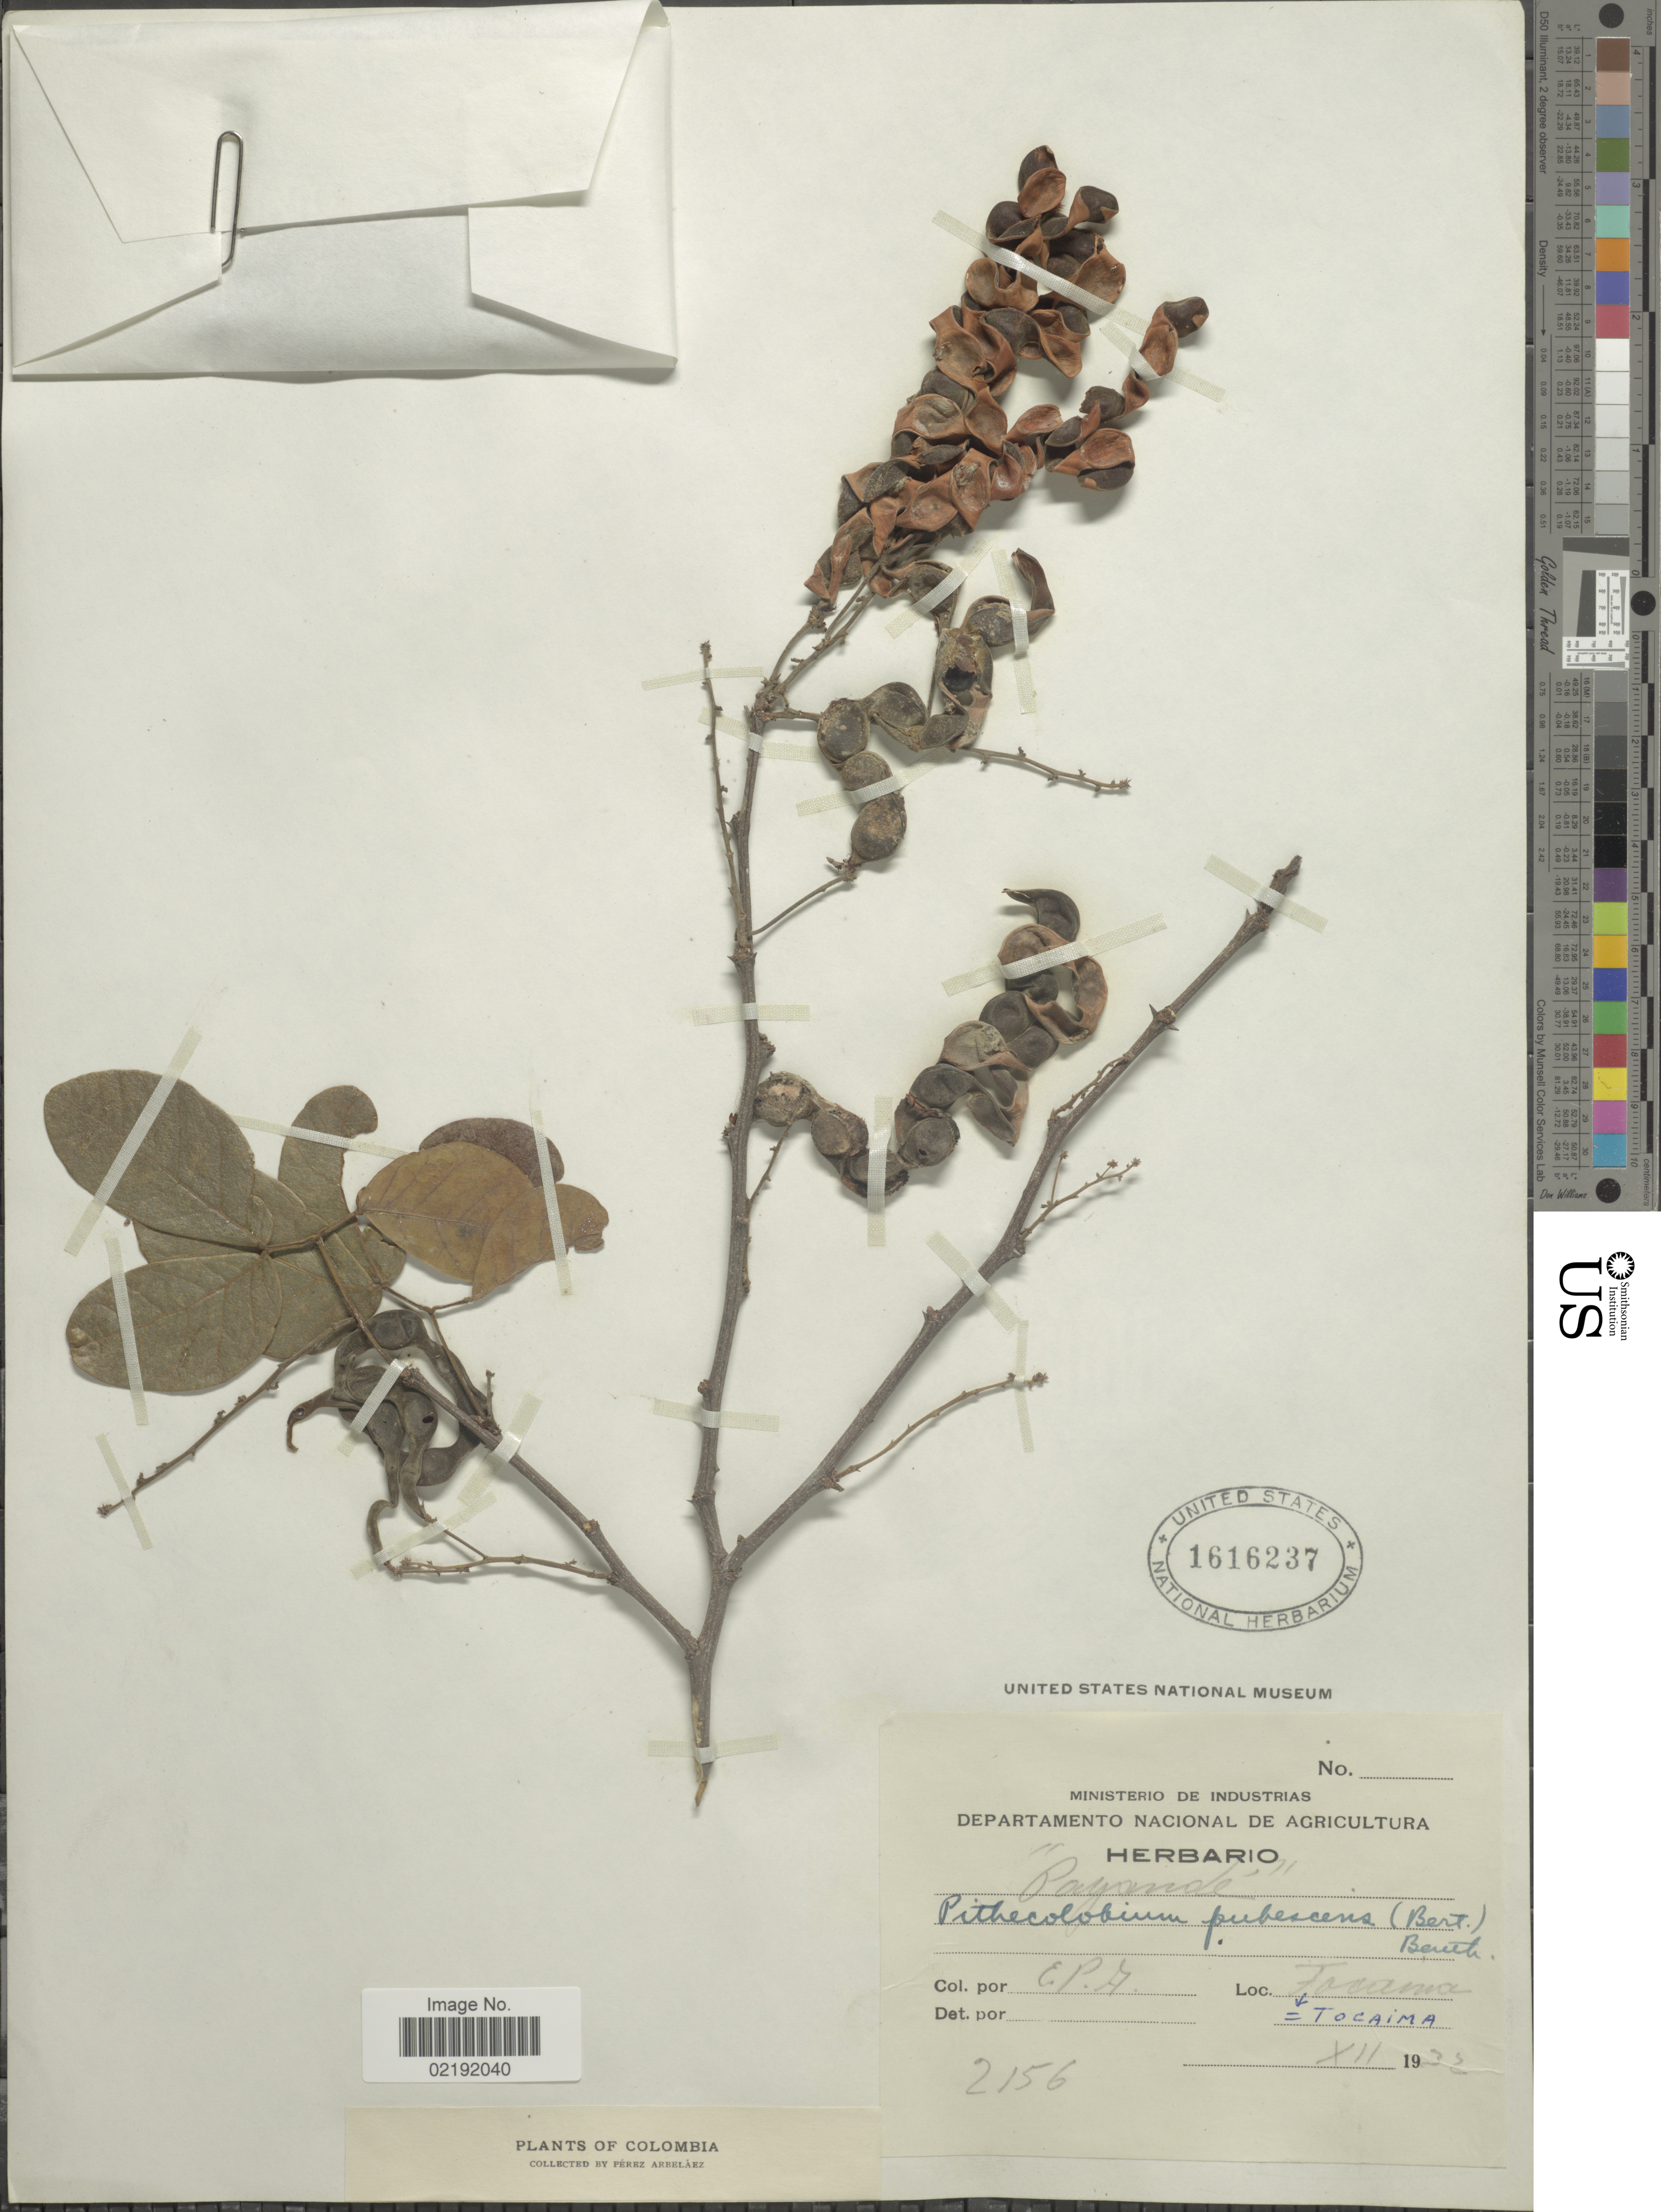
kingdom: Plantae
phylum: Tracheophyta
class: Magnoliopsida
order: Fabales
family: Fabaceae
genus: Pithecellobium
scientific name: Pithecellobium roseum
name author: (Vahl) Barneby & J.W. Grimes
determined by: U.S. National Herbarium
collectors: E. Pérez Arbeláez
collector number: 2156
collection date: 1932-12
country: Colombia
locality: Tocama = Tocaima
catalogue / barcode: US 1616237